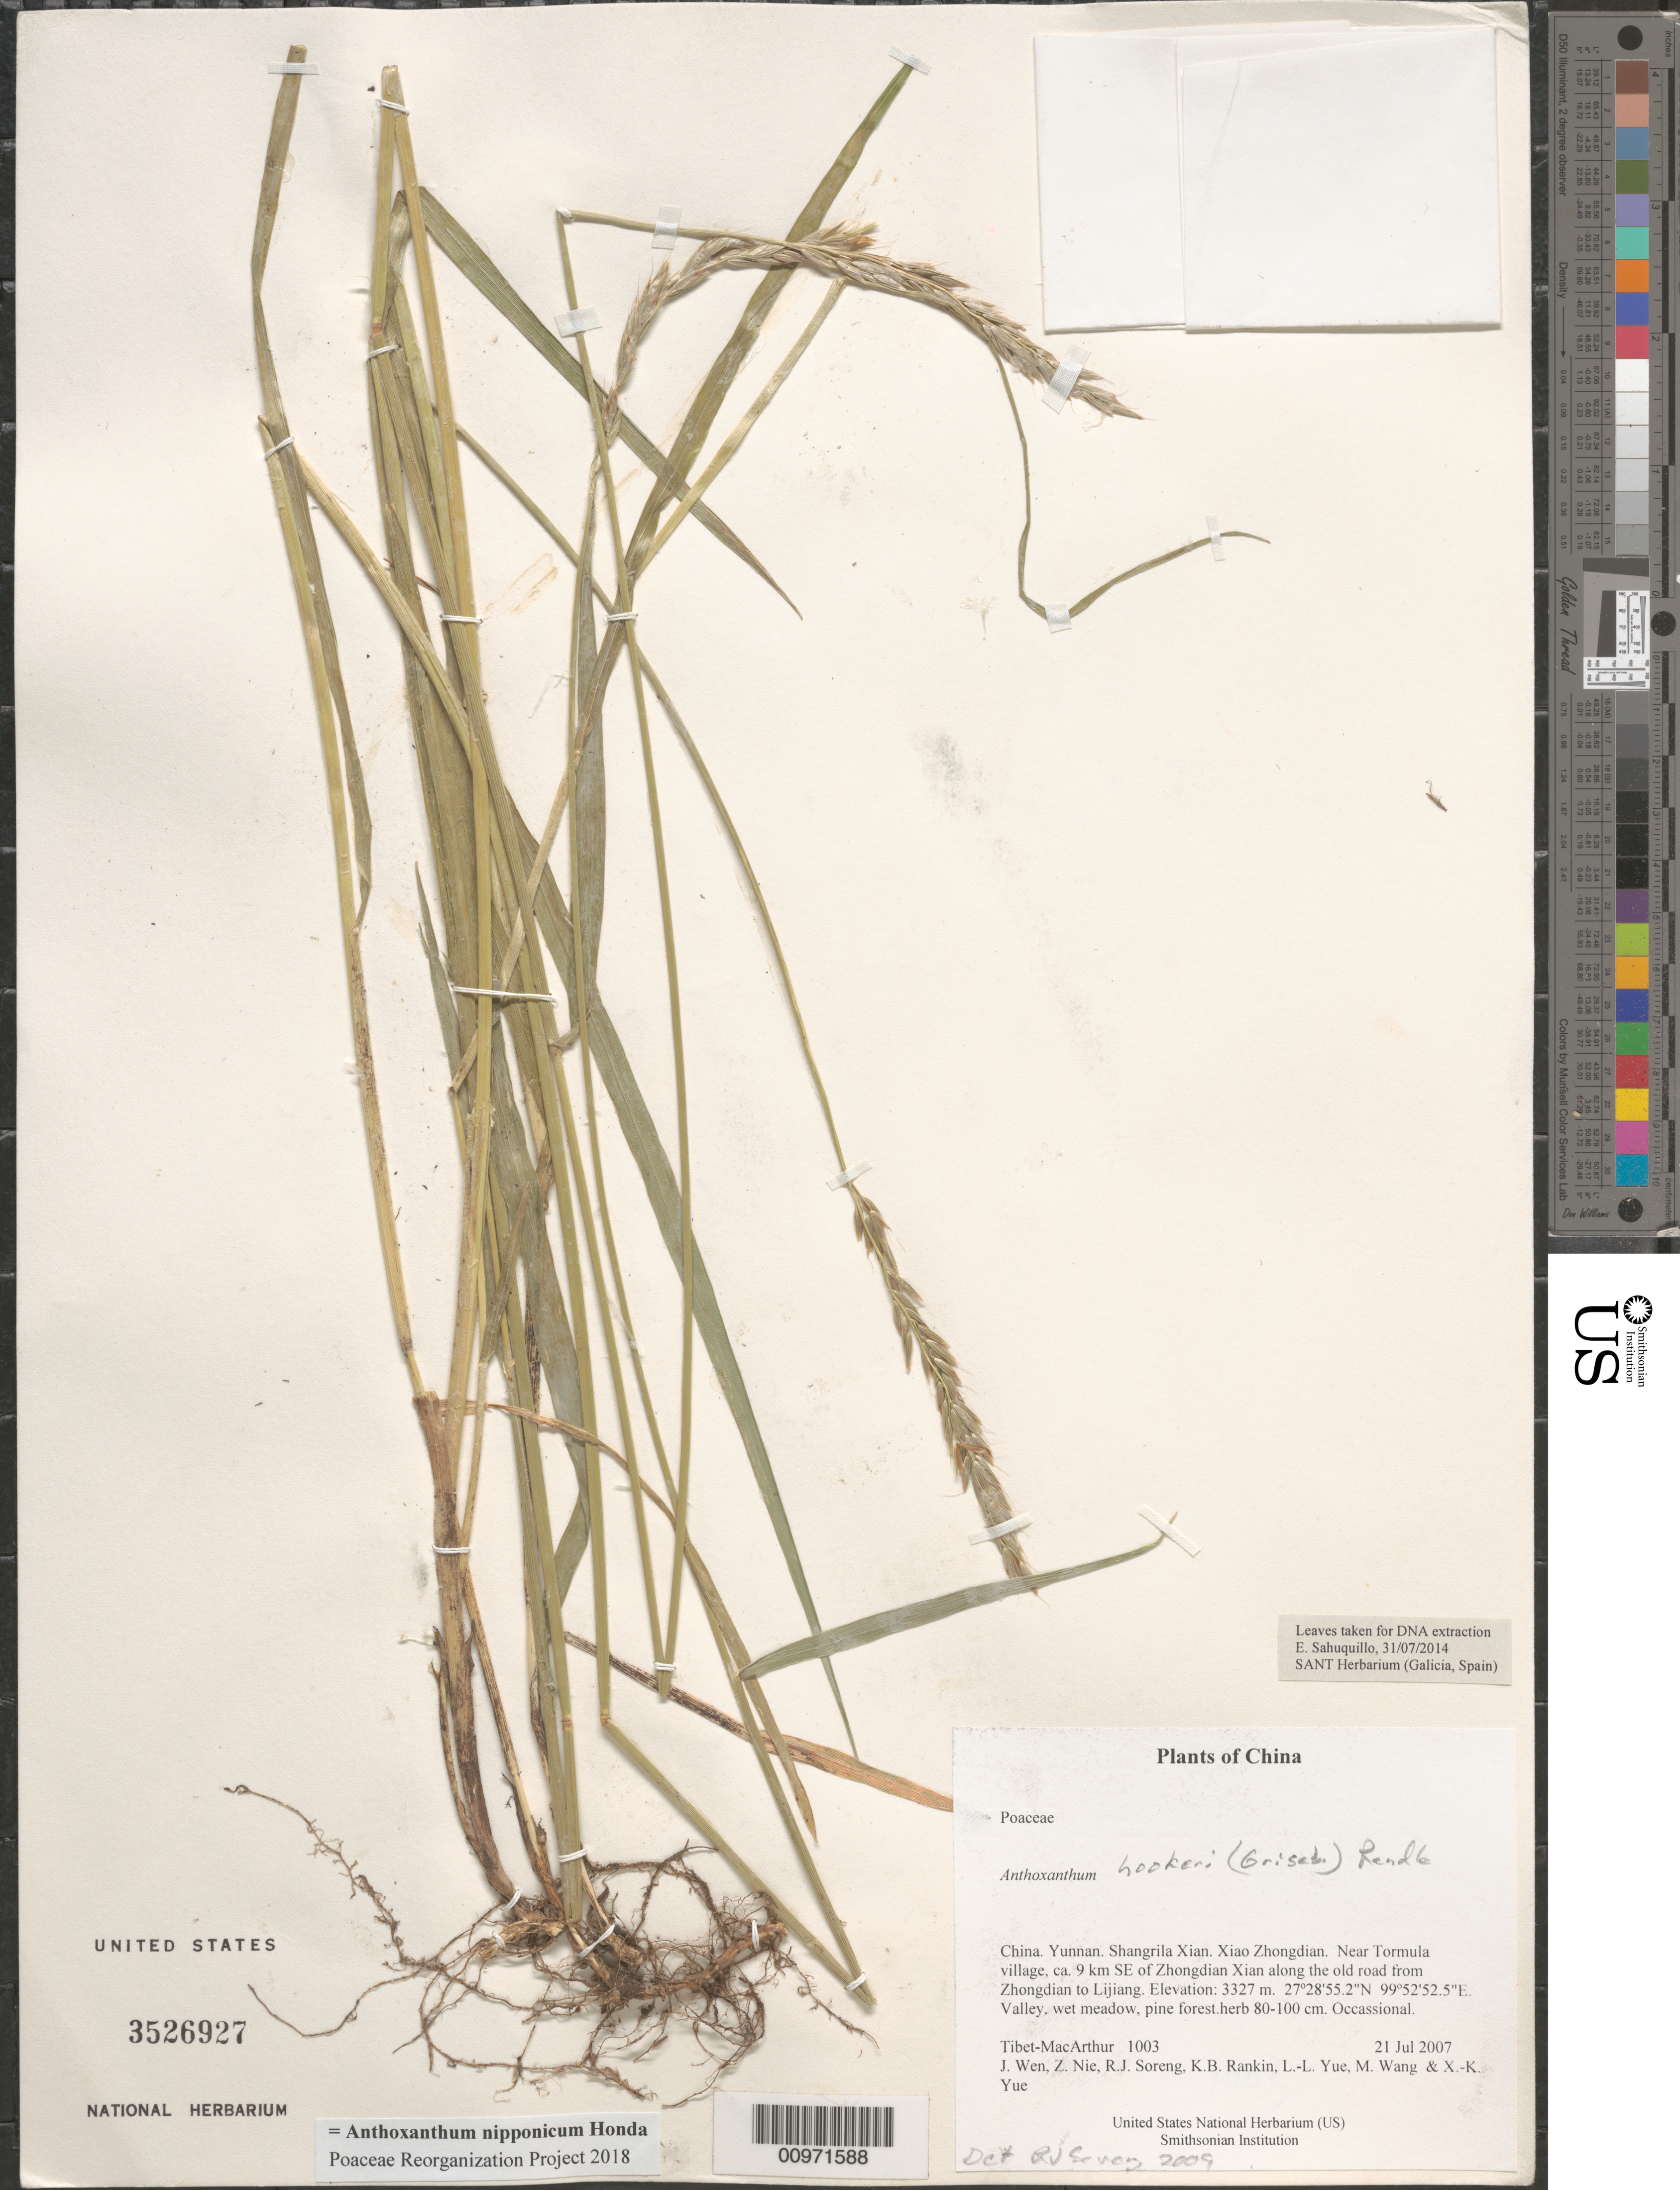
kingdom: Plantae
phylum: Tracheophyta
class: Liliopsida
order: Poales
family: Poaceae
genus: Anthoxanthum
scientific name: Anthoxanthum nipponicum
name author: Honda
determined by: Poaceae Reorganization Project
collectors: Tibet-MacArthur, J. Wen, Z. Nie, R. J. Soreng, K. Rankin, L. Yue, M. Wang & X. Yue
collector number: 1003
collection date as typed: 21 Jul 2007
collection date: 2007-07-21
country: China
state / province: Yunnan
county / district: Shangrila Xian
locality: Xiao Zhongdian. Near Tormula village, ca. 9 km SE of Zhongdian Xian along the old road from Zhongdian to Lijiang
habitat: Valley, wet meadow, pine forest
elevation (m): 3327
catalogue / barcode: US 3526927